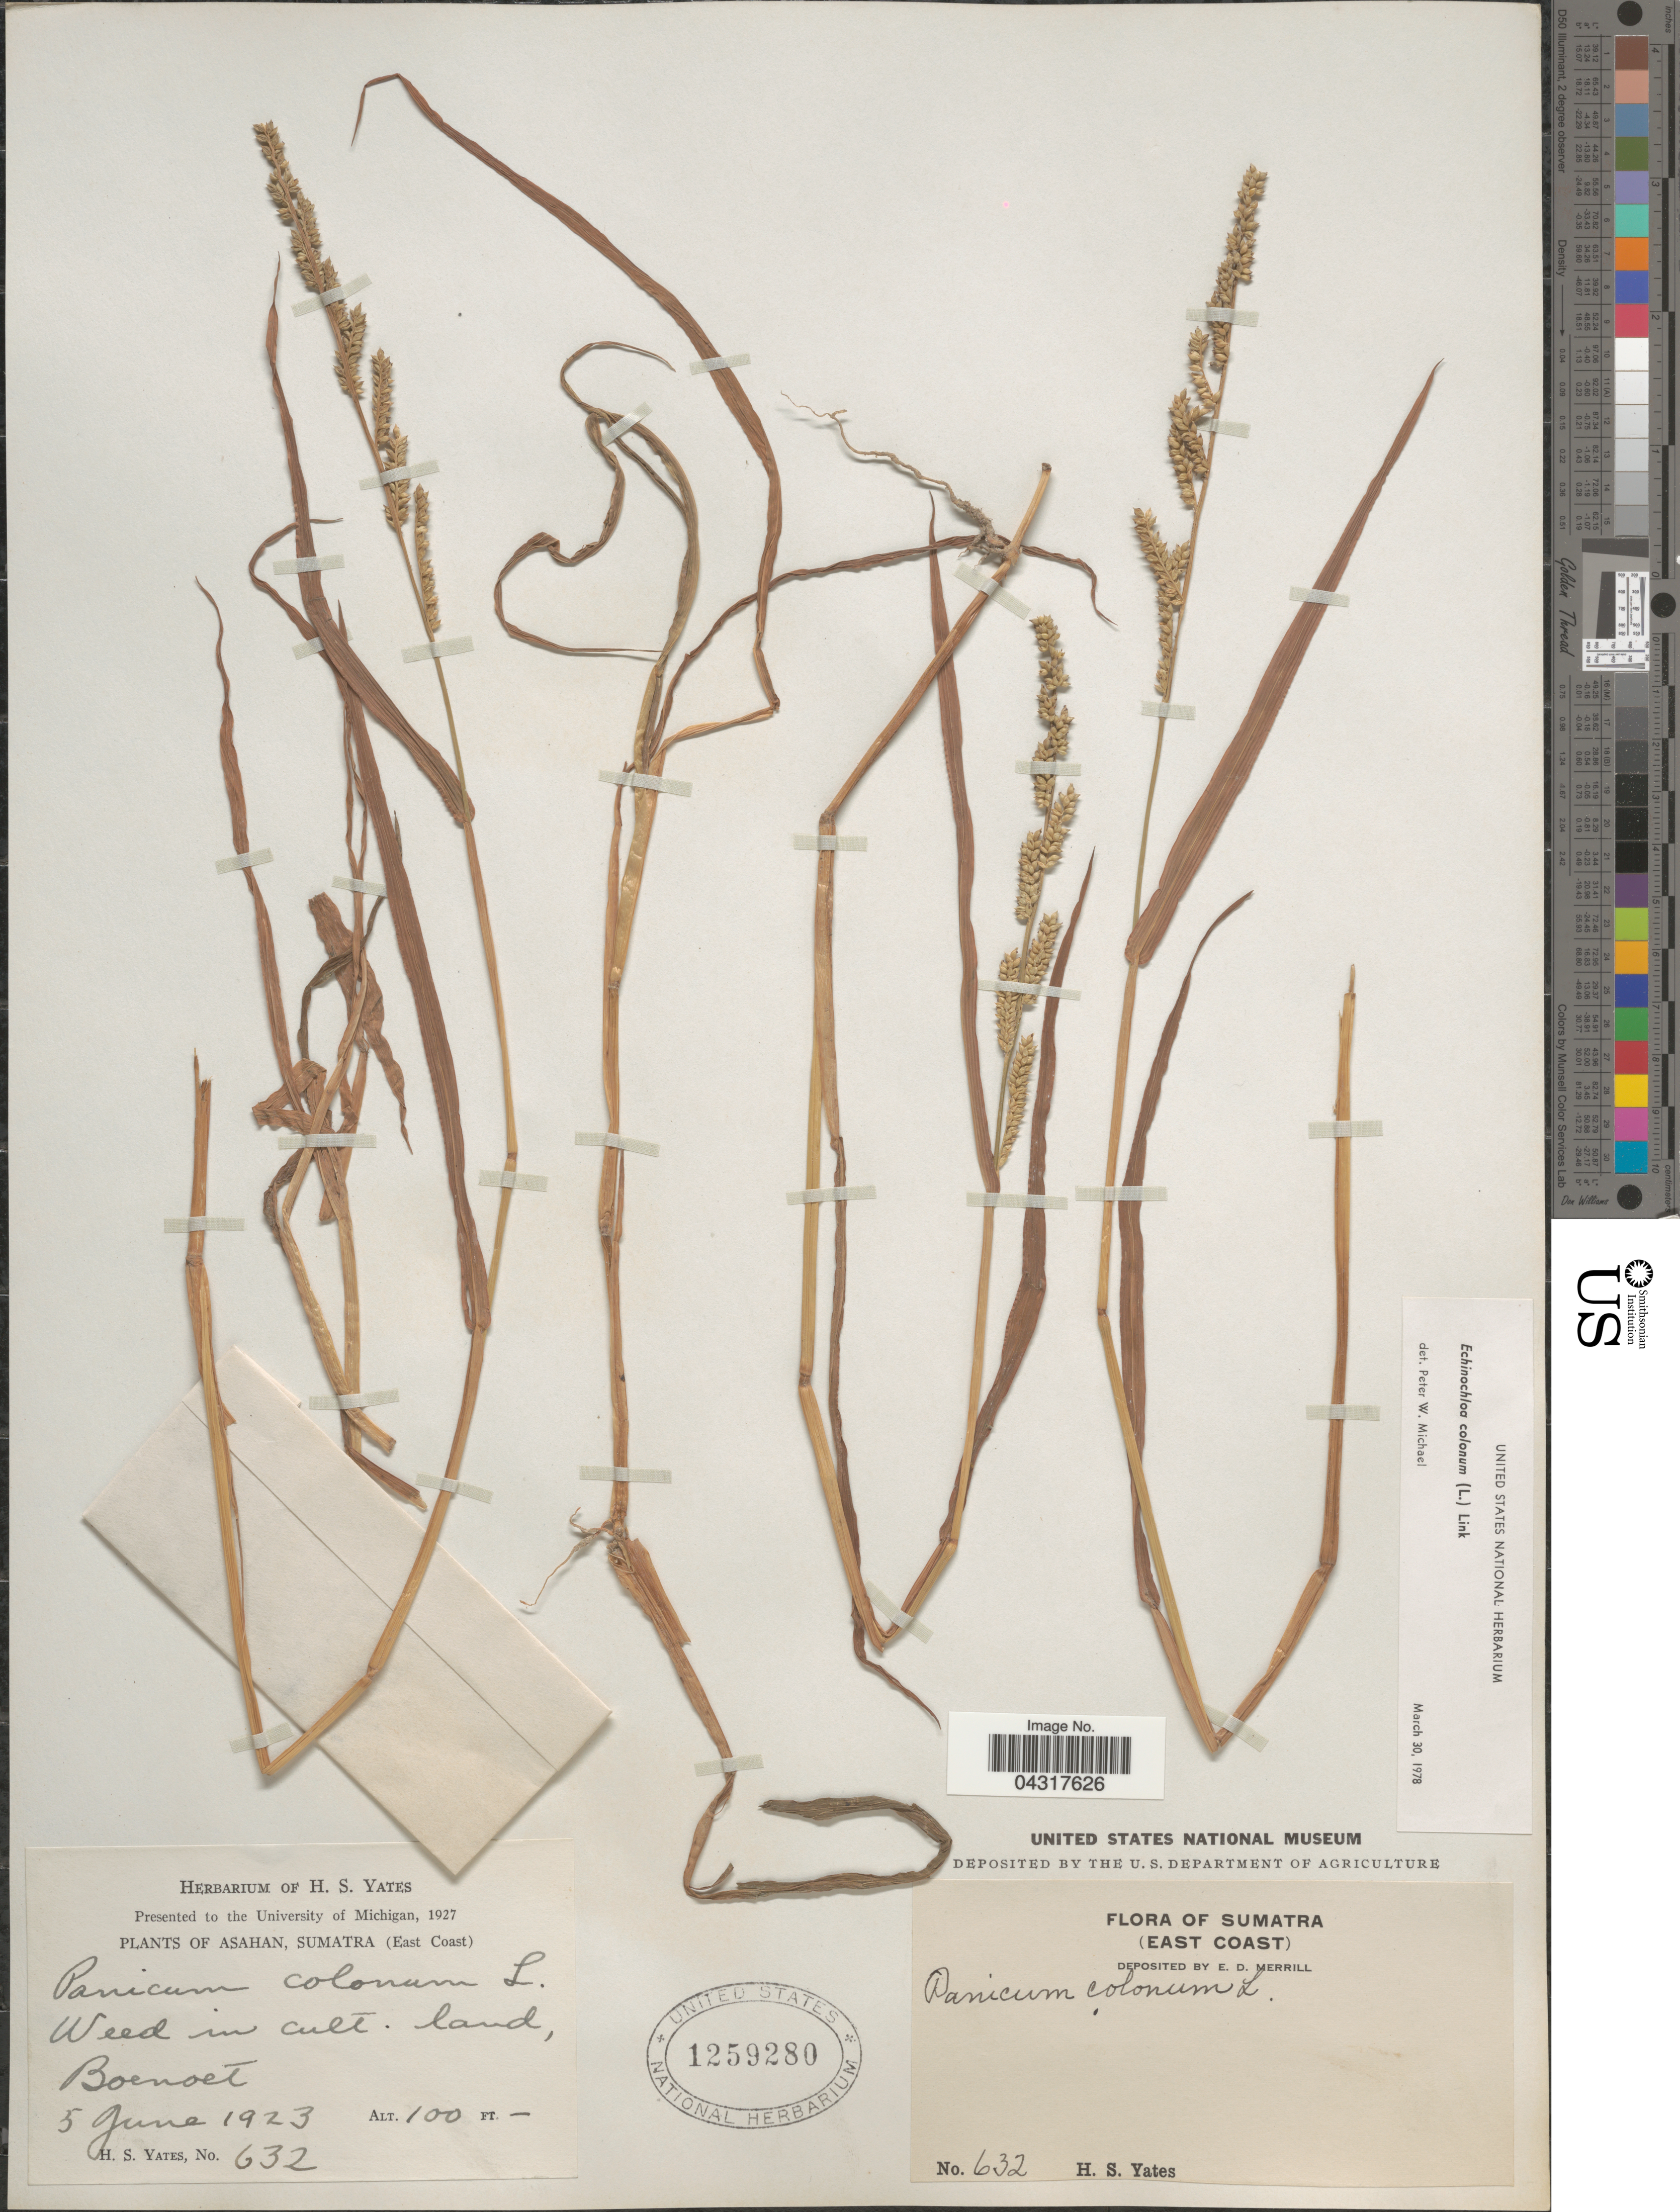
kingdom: Plantae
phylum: Tracheophyta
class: Liliopsida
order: Poales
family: Poaceae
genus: Echinochloa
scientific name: Echinochloa colona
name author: (L.) Link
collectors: H. S. Yates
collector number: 632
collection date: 1923-06-05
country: Indonesia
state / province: Sumatra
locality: Asahan, Sumatra (East Coast). Boenoet.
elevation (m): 30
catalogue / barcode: US 1259280